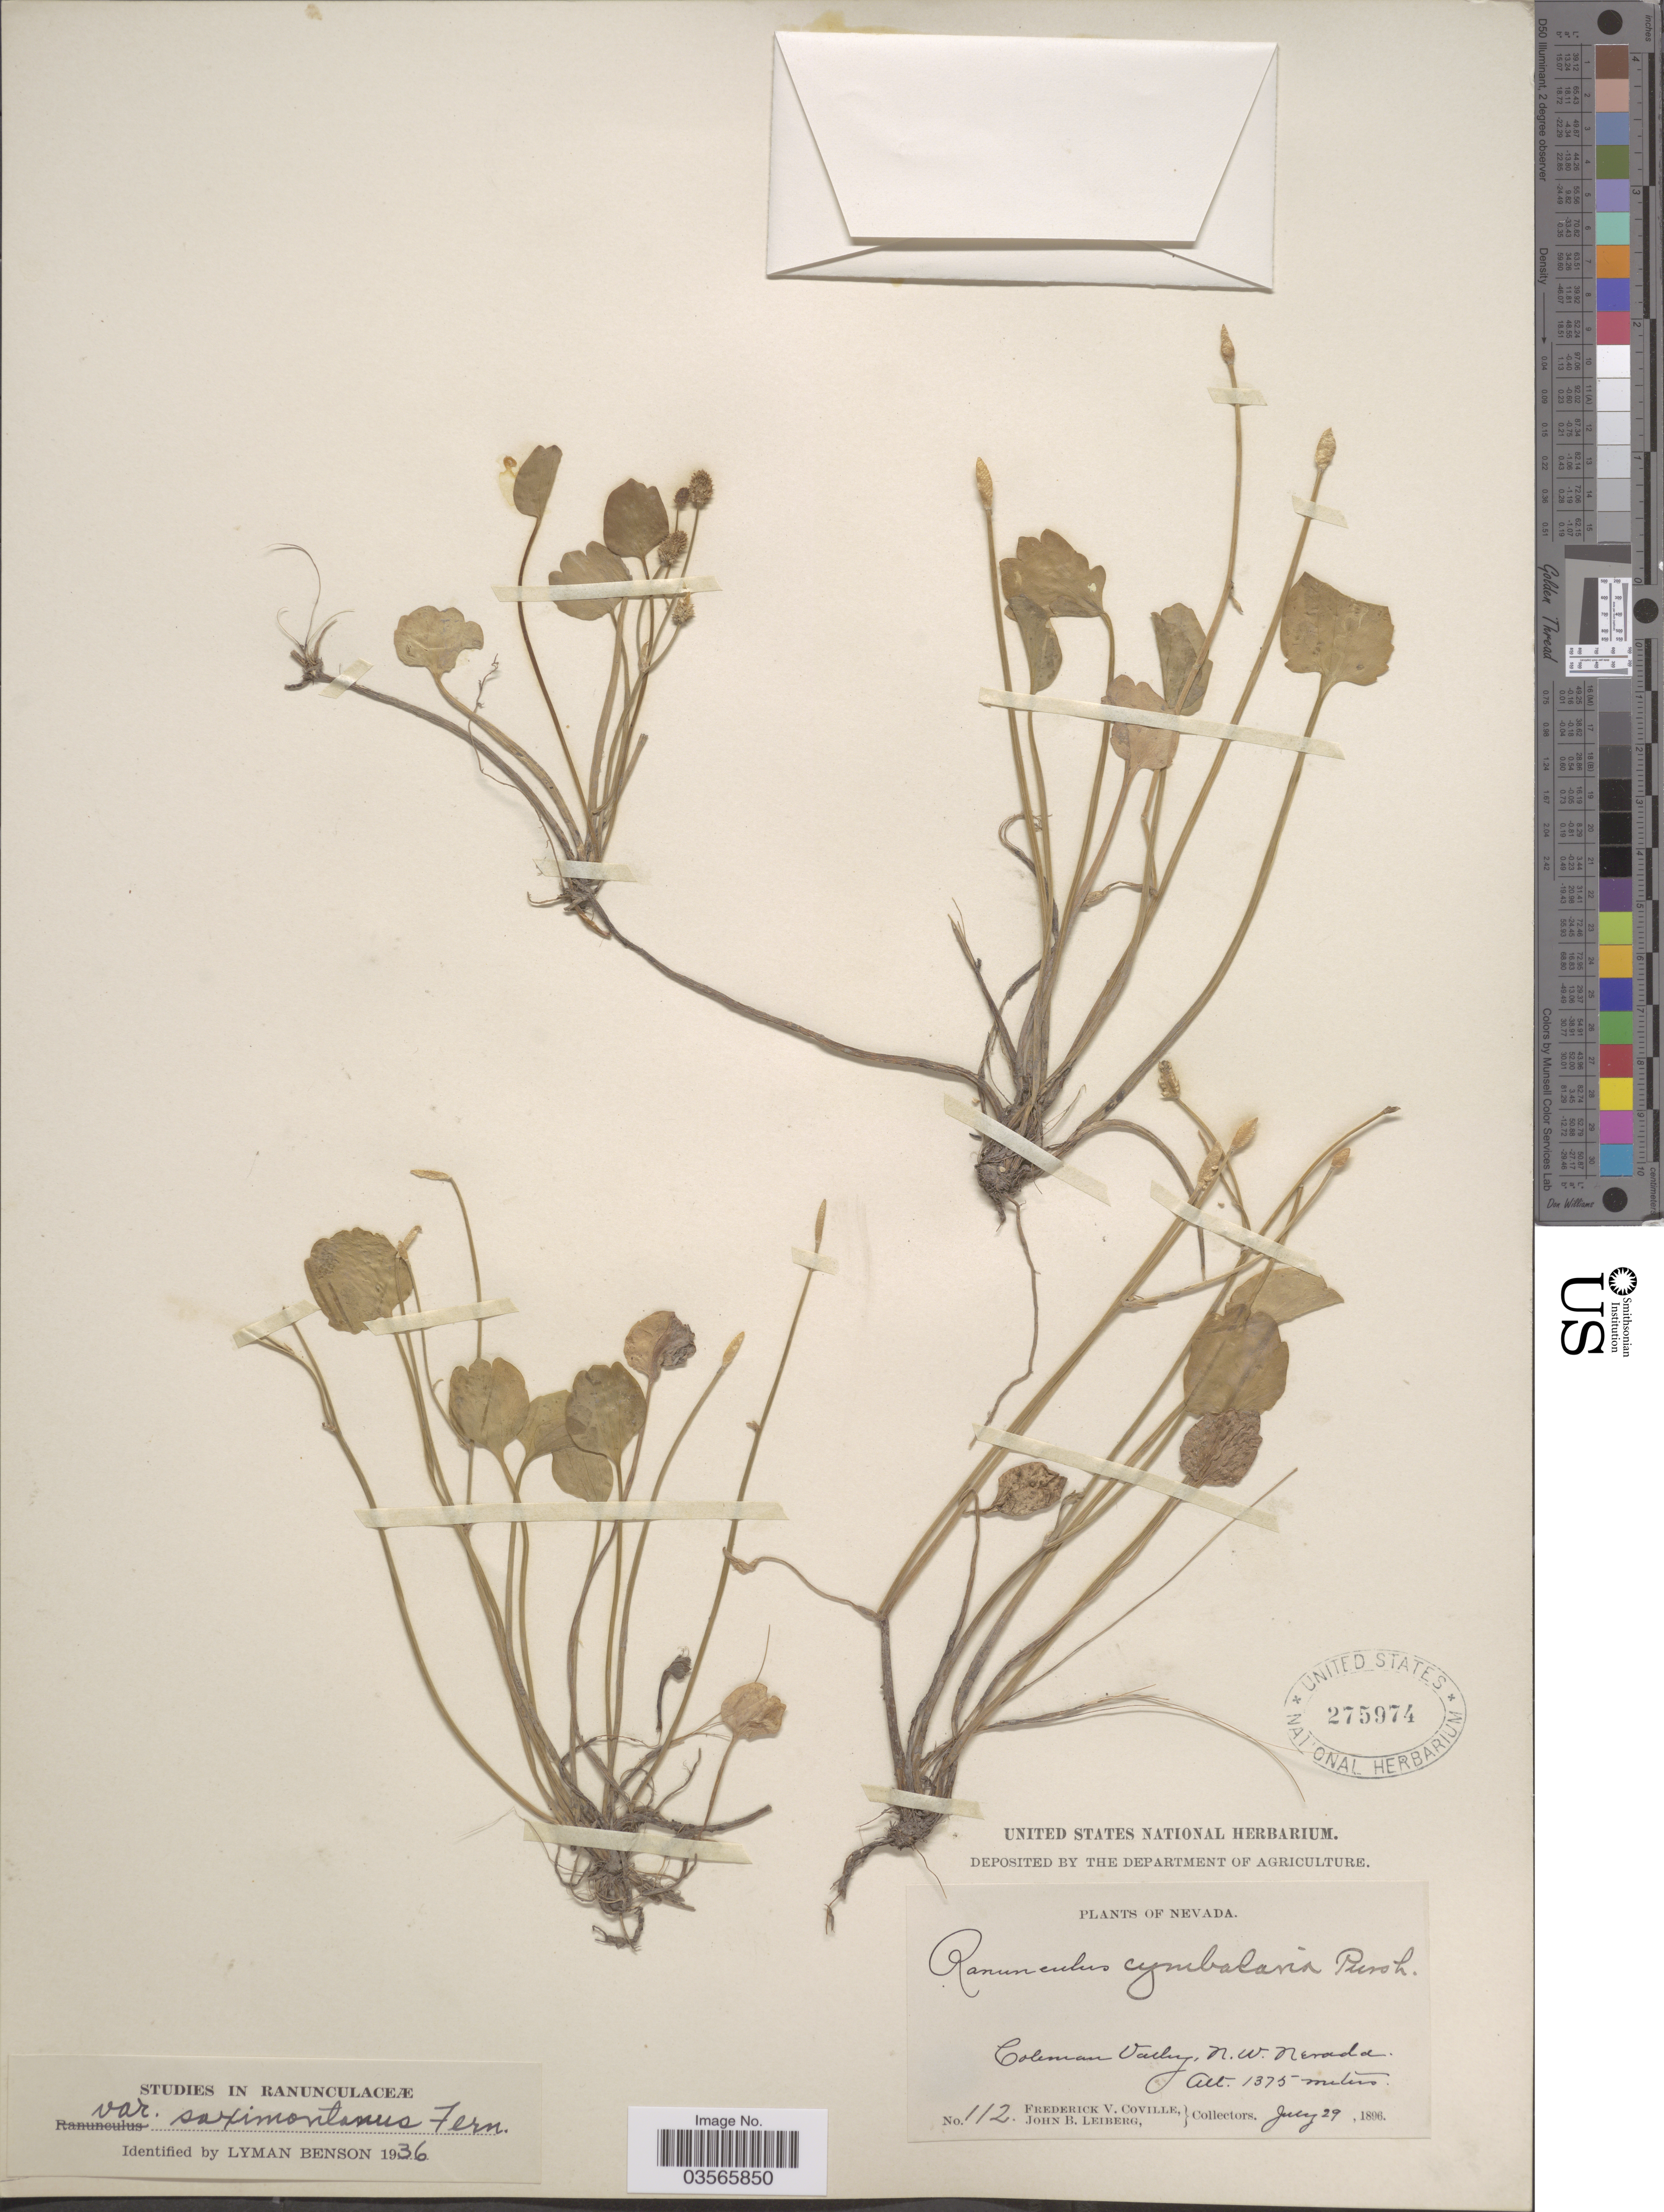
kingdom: Plantae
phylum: Tracheophyta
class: Magnoliopsida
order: Ranunculales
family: Ranunculaceae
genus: Halerpestes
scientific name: Halerpestes cymbalaria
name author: (Pursh) Greene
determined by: Strong, M. T., (US), Smithsonian Institution - National Museum of Natural History (UNITED STATES)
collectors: F. V. Coville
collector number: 112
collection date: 1896-07-29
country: United States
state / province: Nevada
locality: Coleman Valley, N.W. Nevada.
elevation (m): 1375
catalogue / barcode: US 275974